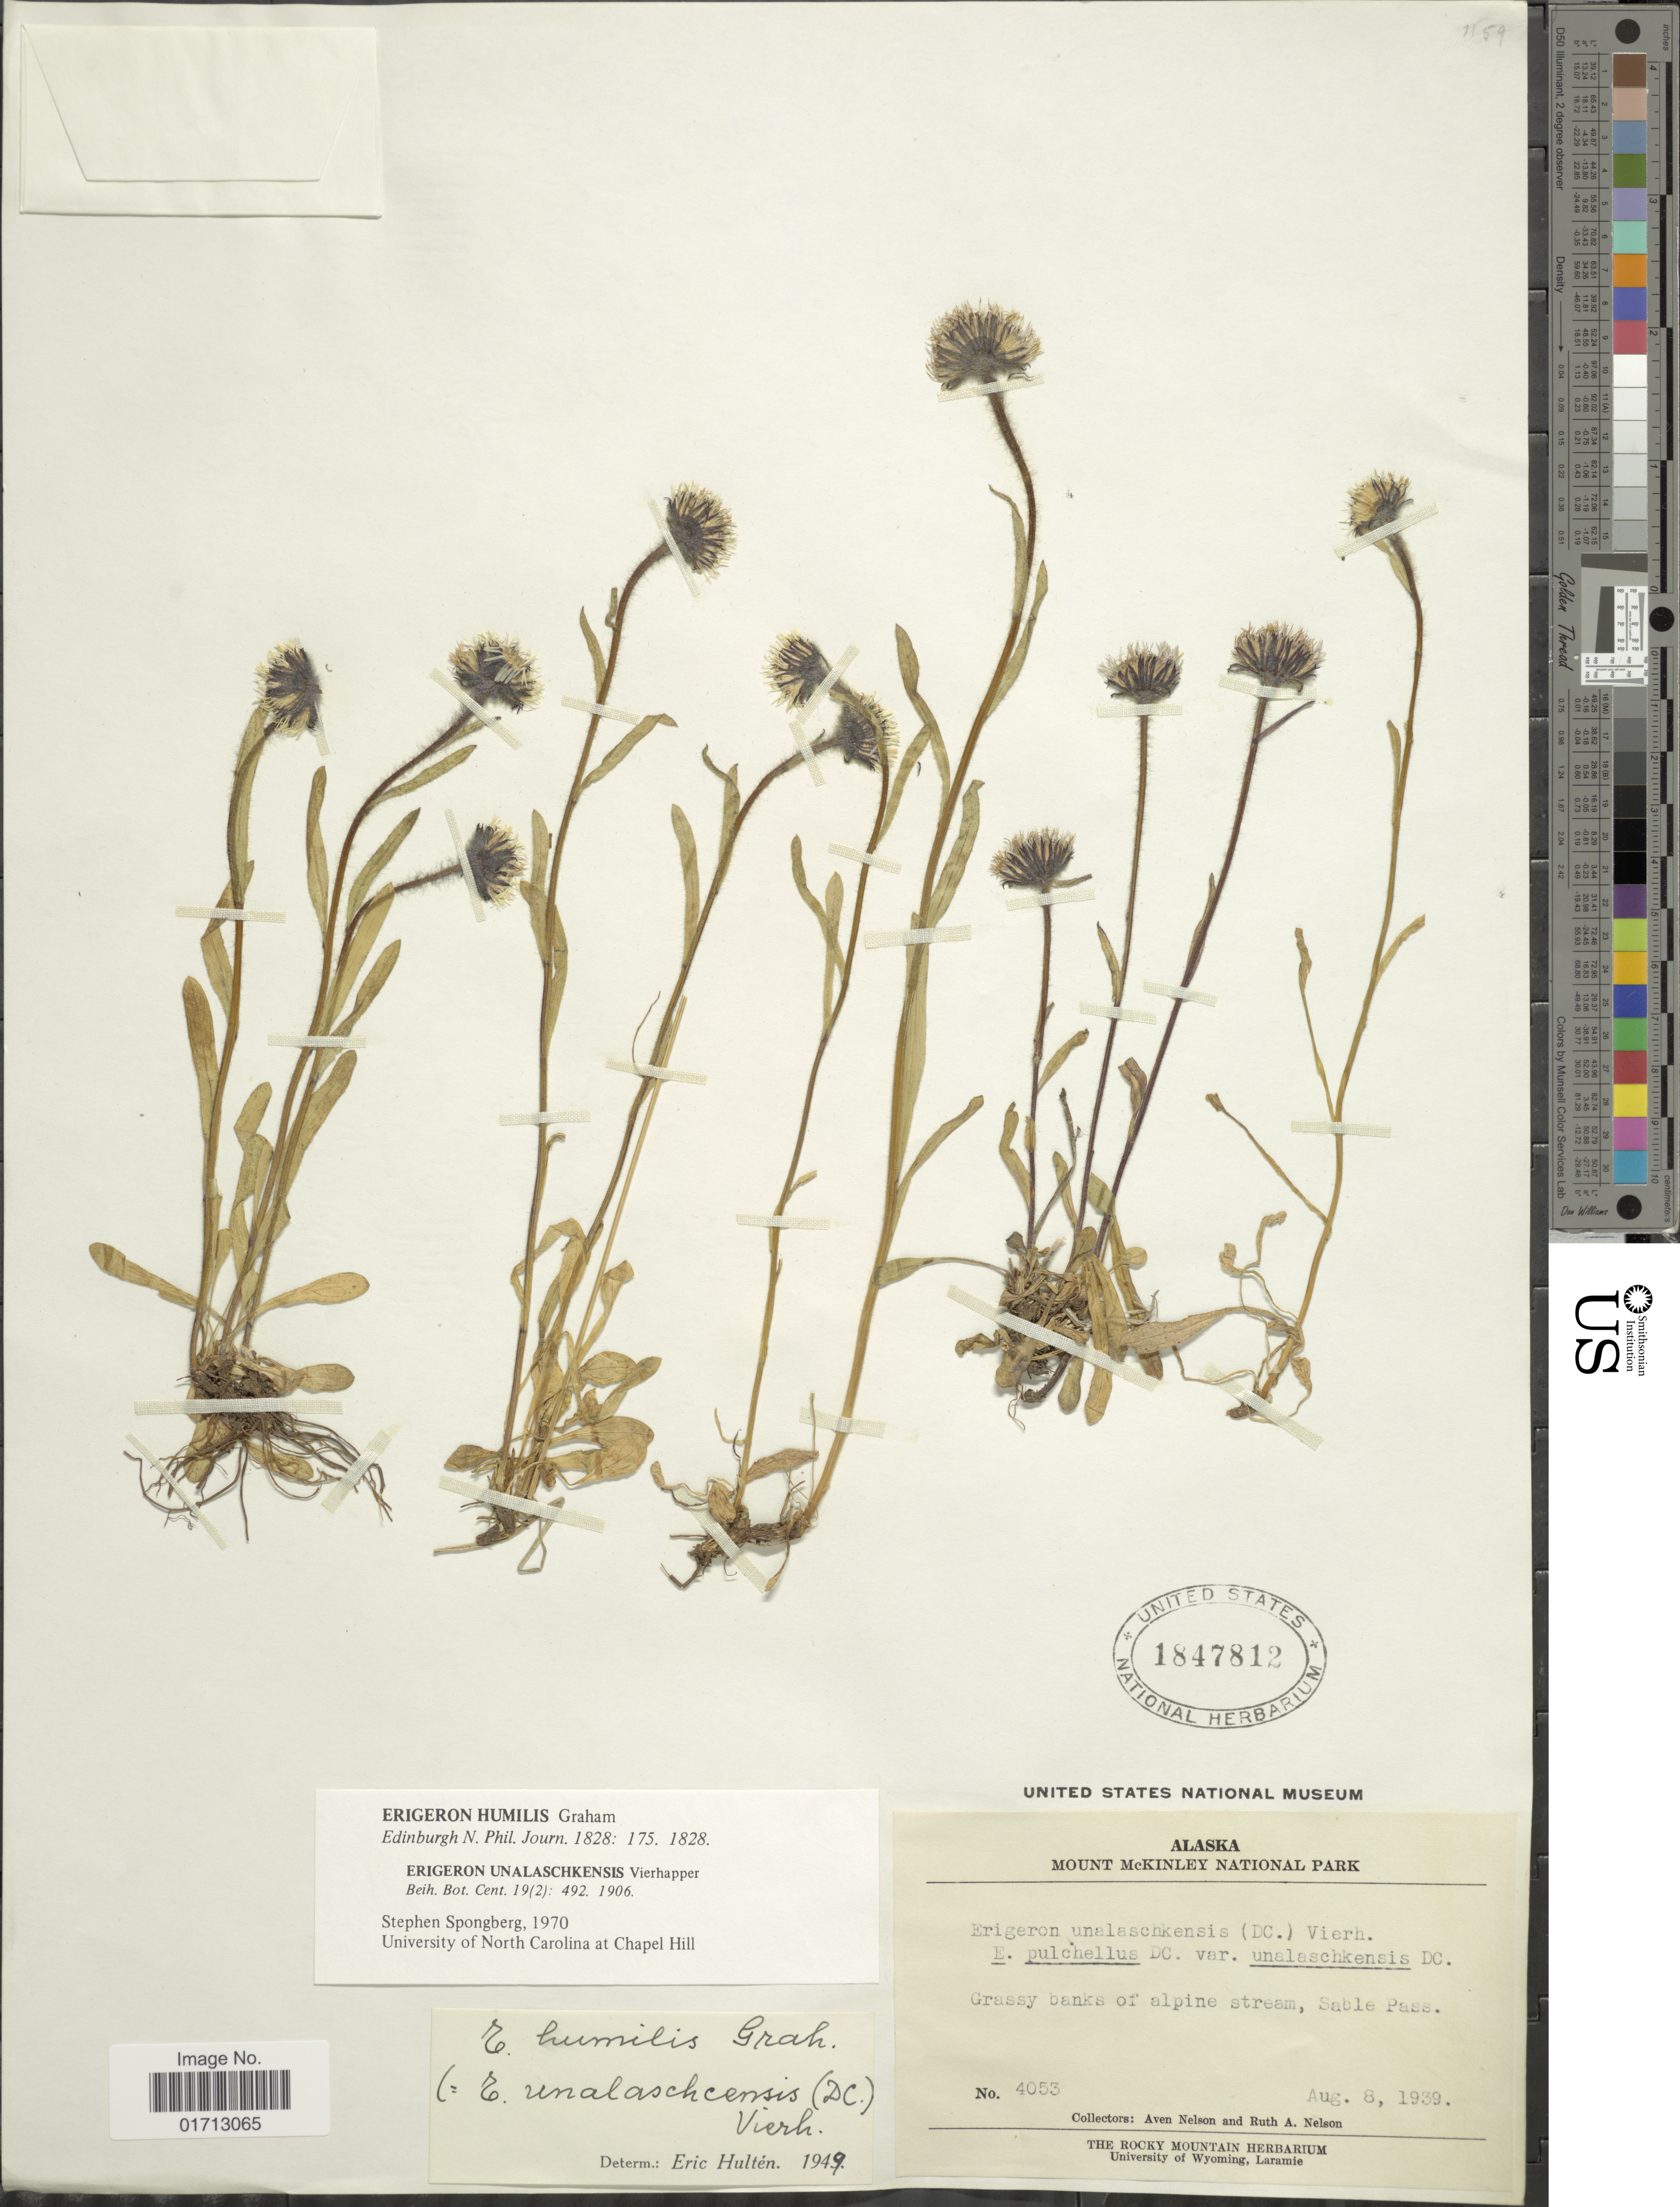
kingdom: Plantae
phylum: Tracheophyta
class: Magnoliopsida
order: Asterales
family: Asteraceae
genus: Erigeron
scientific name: Erigeron humilis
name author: Graham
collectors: A. Nelson & R. A. Nelson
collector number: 4053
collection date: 1939-08-08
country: United States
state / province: Alaska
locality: Mount McKinley National Park, Sable Pass.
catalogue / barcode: US 1847812